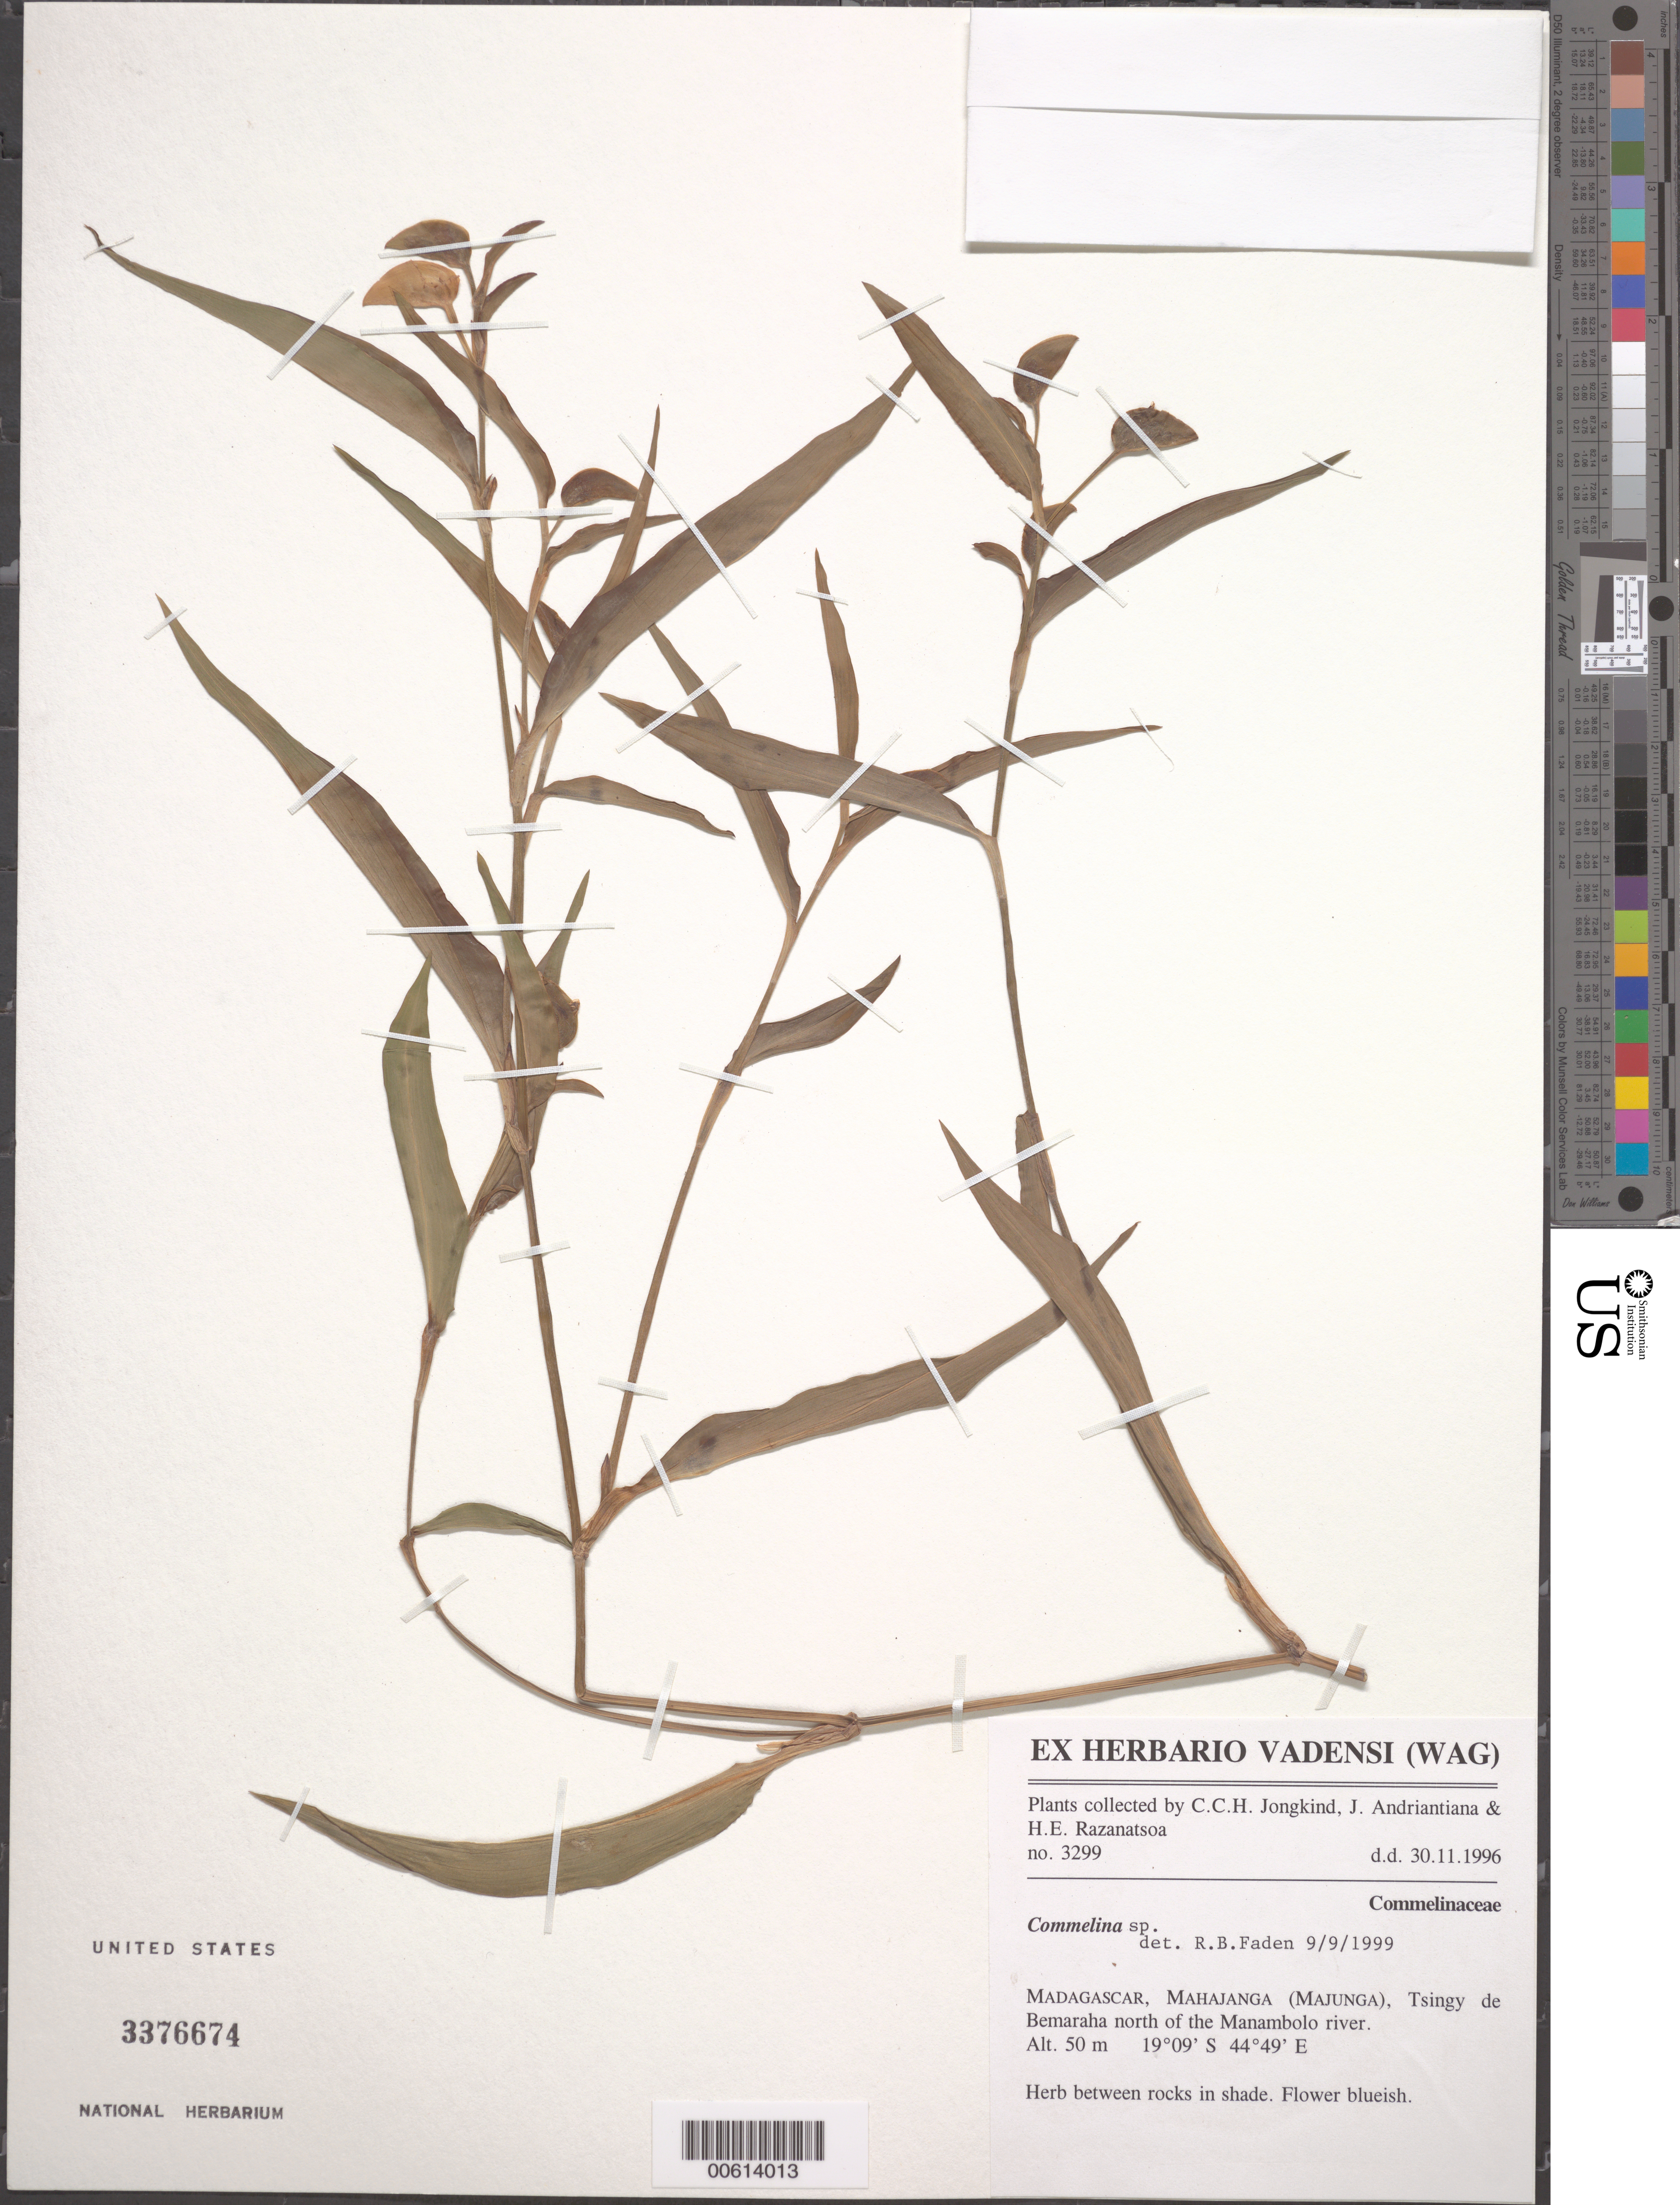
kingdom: Plantae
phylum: Tracheophyta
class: Liliopsida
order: Commelinales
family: Commelinaceae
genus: Commelina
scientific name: Commelina sp.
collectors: C. C. Jongkind, J. Andriantiana & H. Razanatsoa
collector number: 3299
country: Madagascar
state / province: Melaky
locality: Tsingy de bemaraha north of the manambolo river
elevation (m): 50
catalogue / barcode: US 3376674